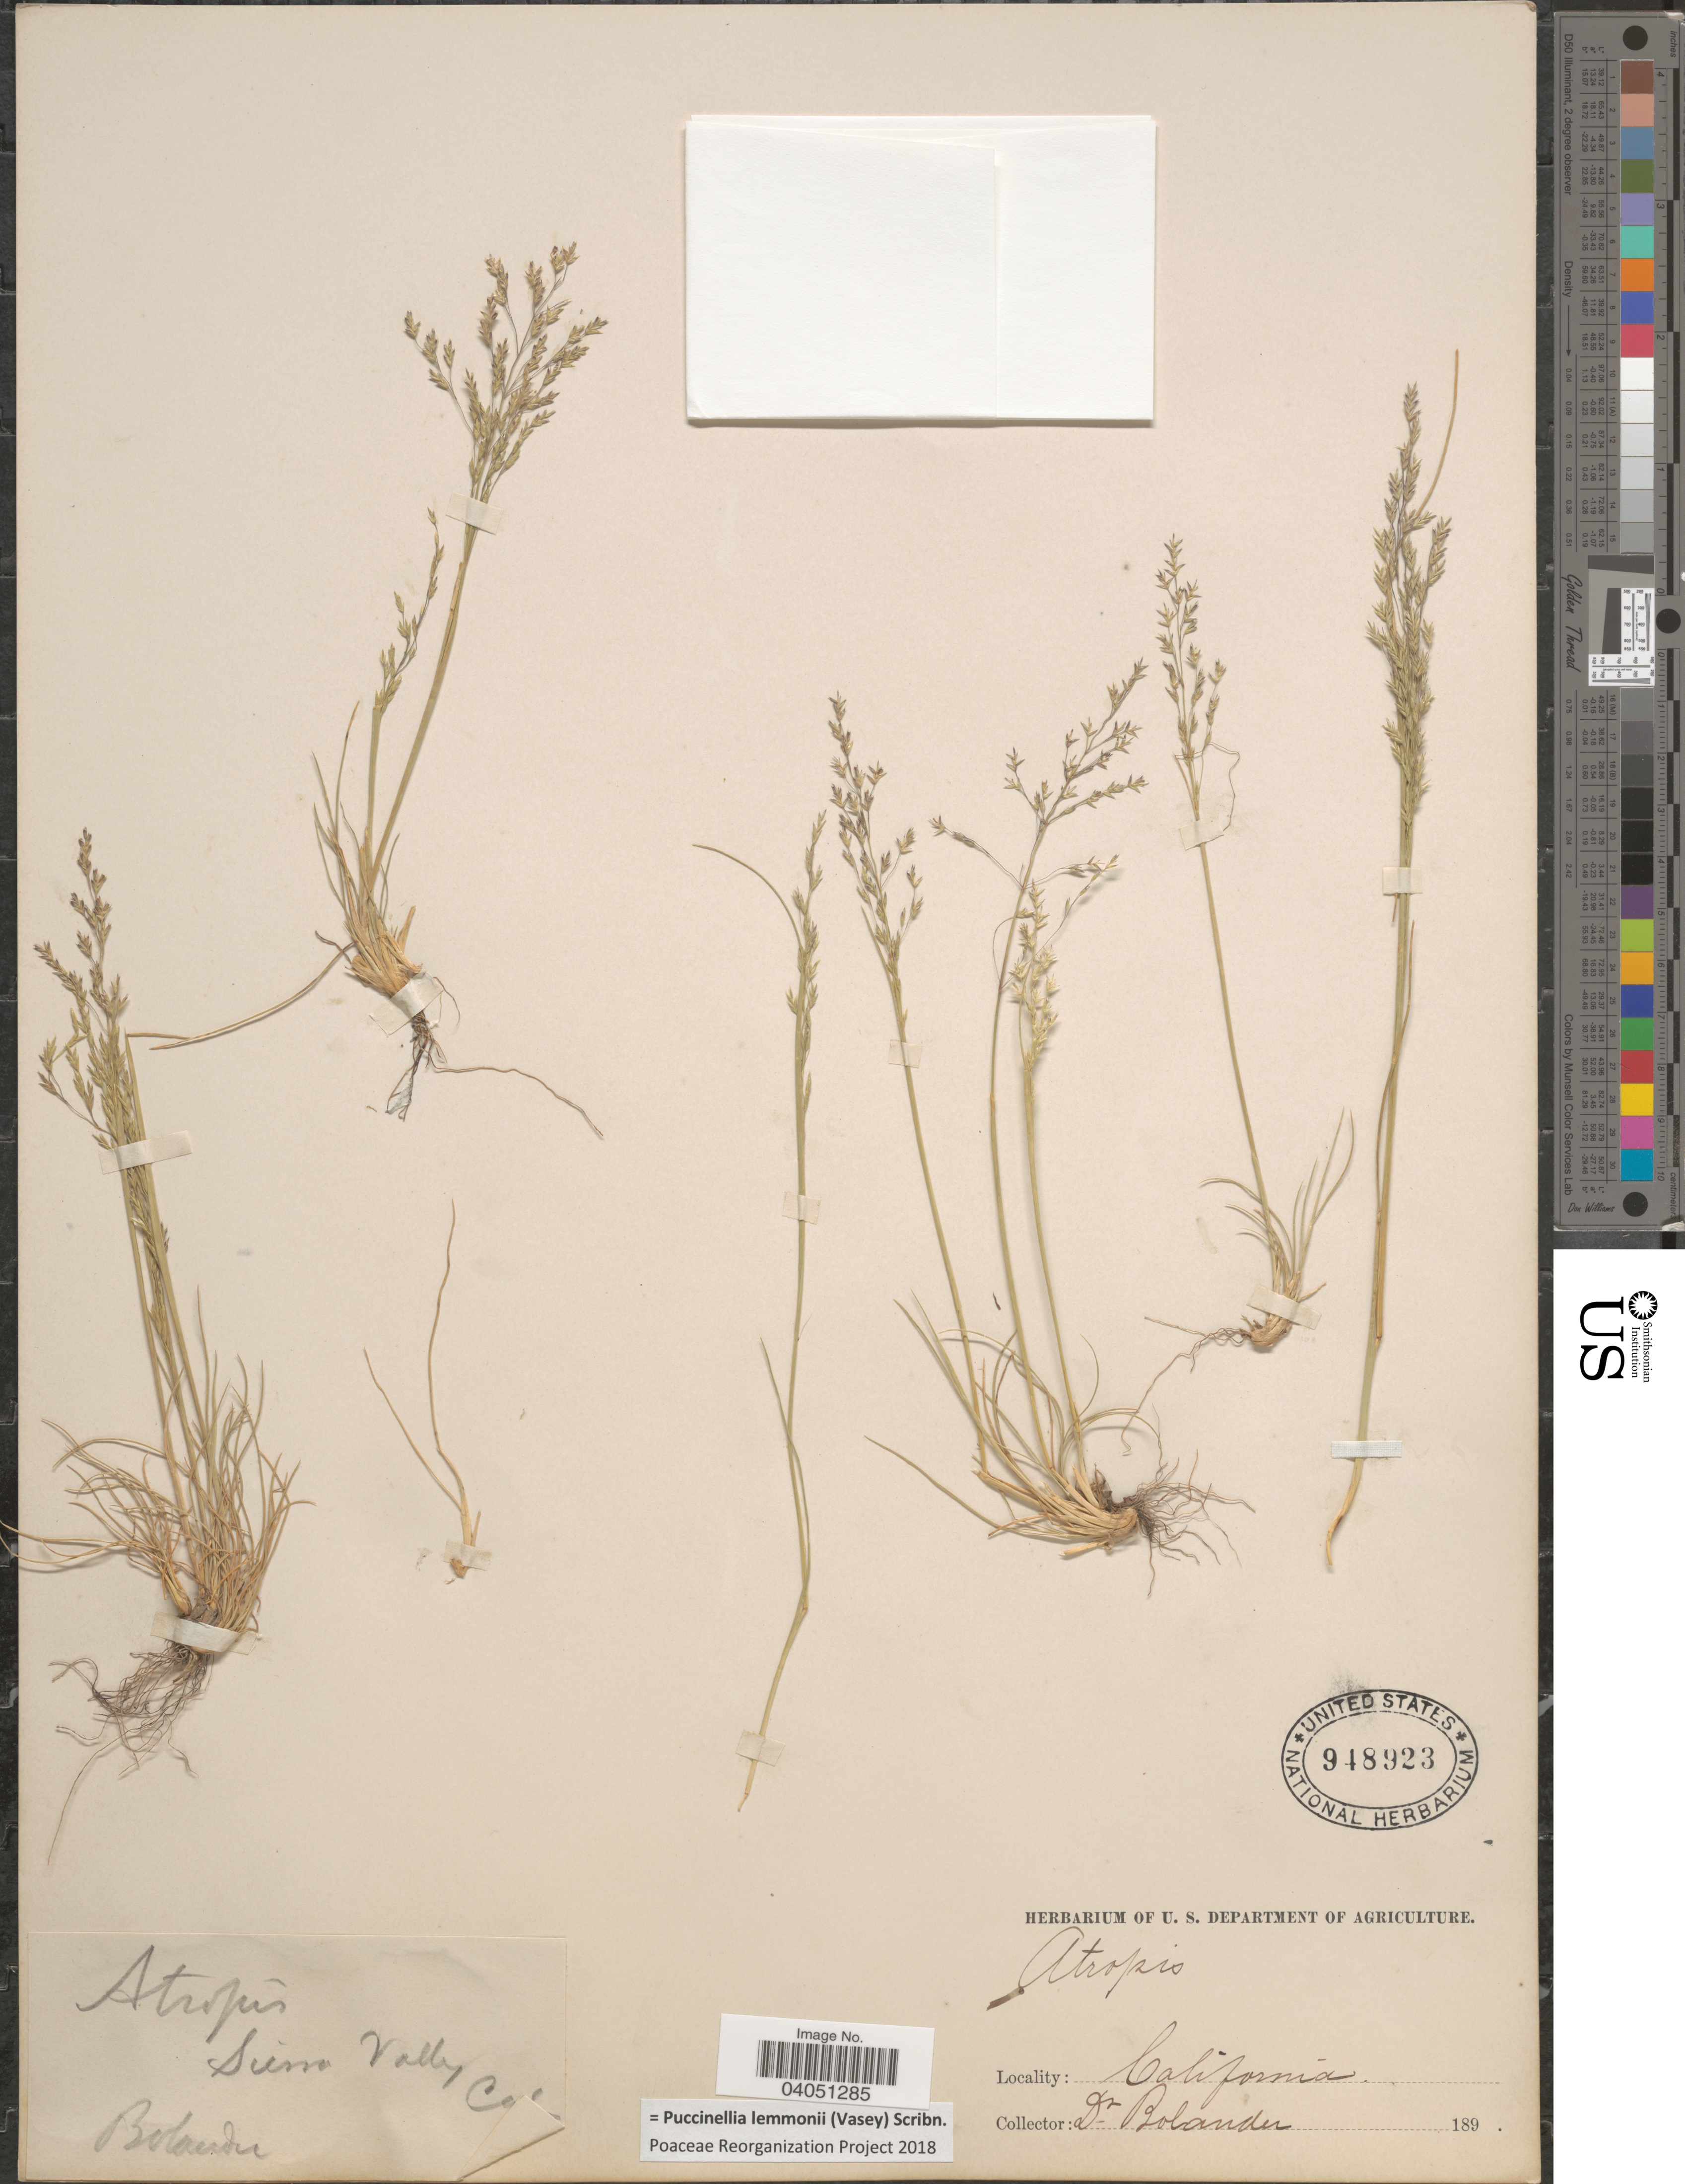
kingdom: Plantae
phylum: Tracheophyta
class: Liliopsida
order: Poales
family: Poaceae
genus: Puccinellia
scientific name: Puccinellia lemmonii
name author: (Vasey) Scribn.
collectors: -. Bolander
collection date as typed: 189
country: United States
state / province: California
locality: Sierra Valley.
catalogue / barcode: US 948923